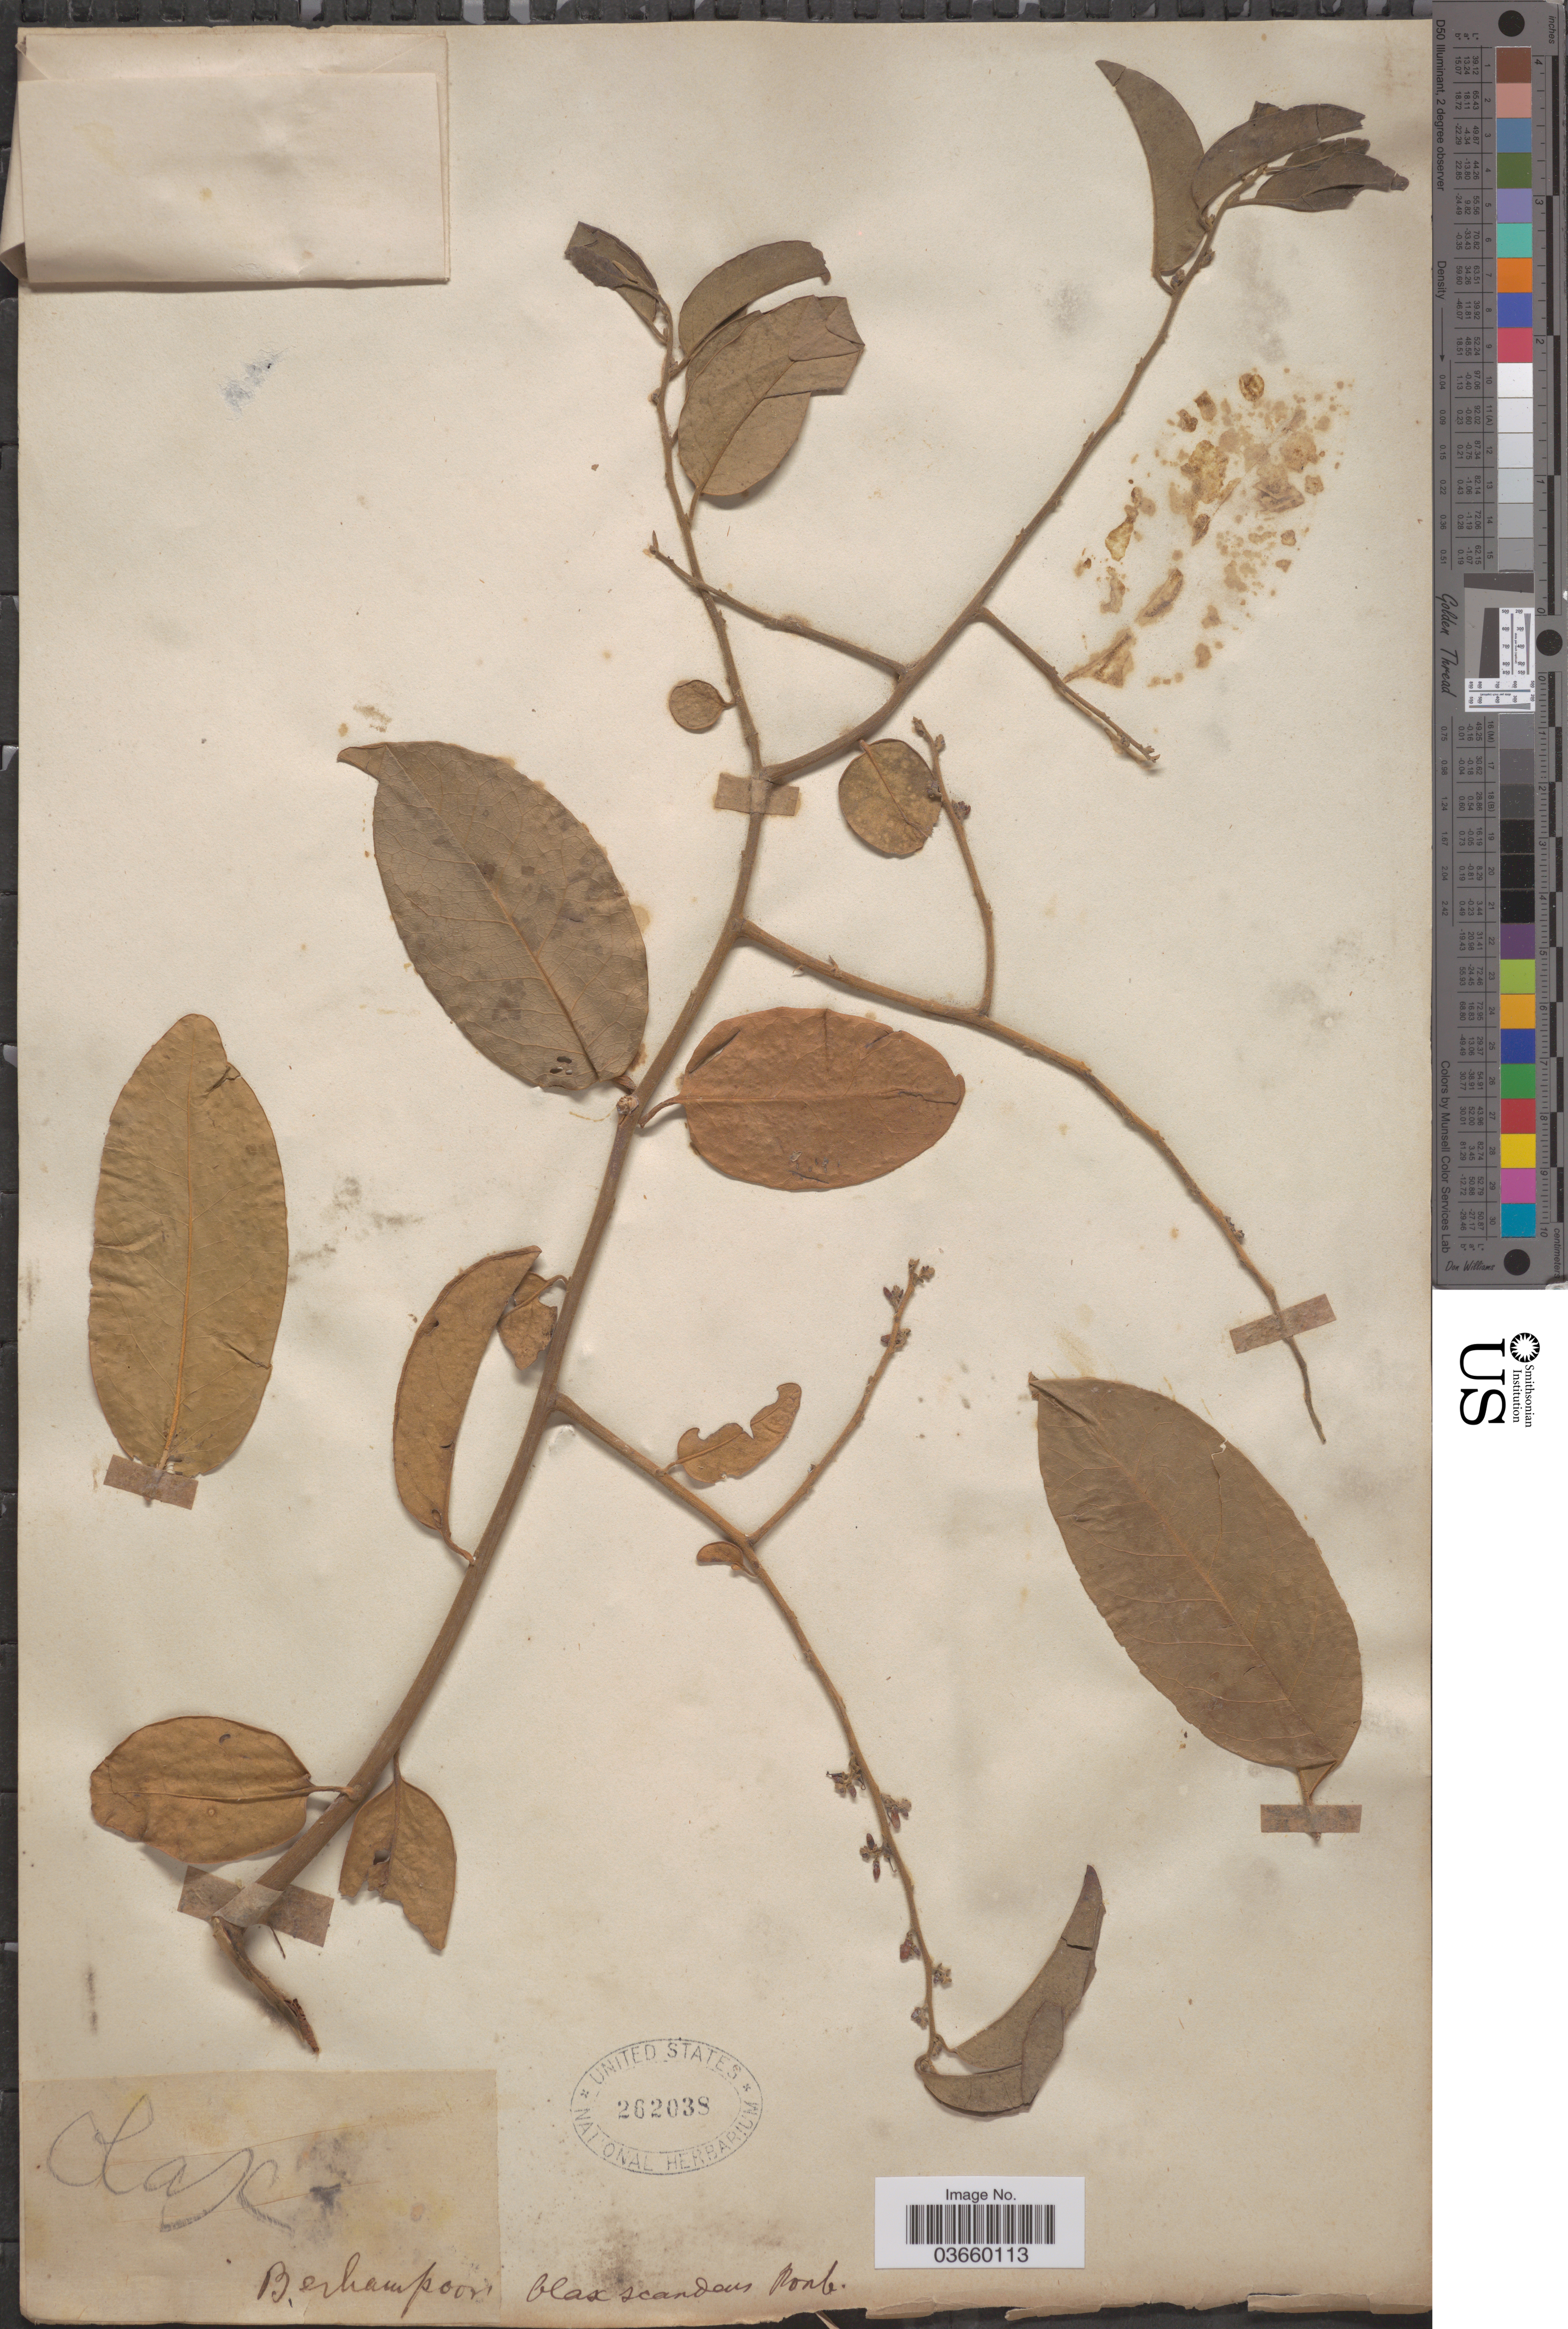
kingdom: Plantae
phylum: Tracheophyta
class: Magnoliopsida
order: Santalales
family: Olacaceae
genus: Olax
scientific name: Olax scandens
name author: Roxb.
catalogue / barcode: US 262038